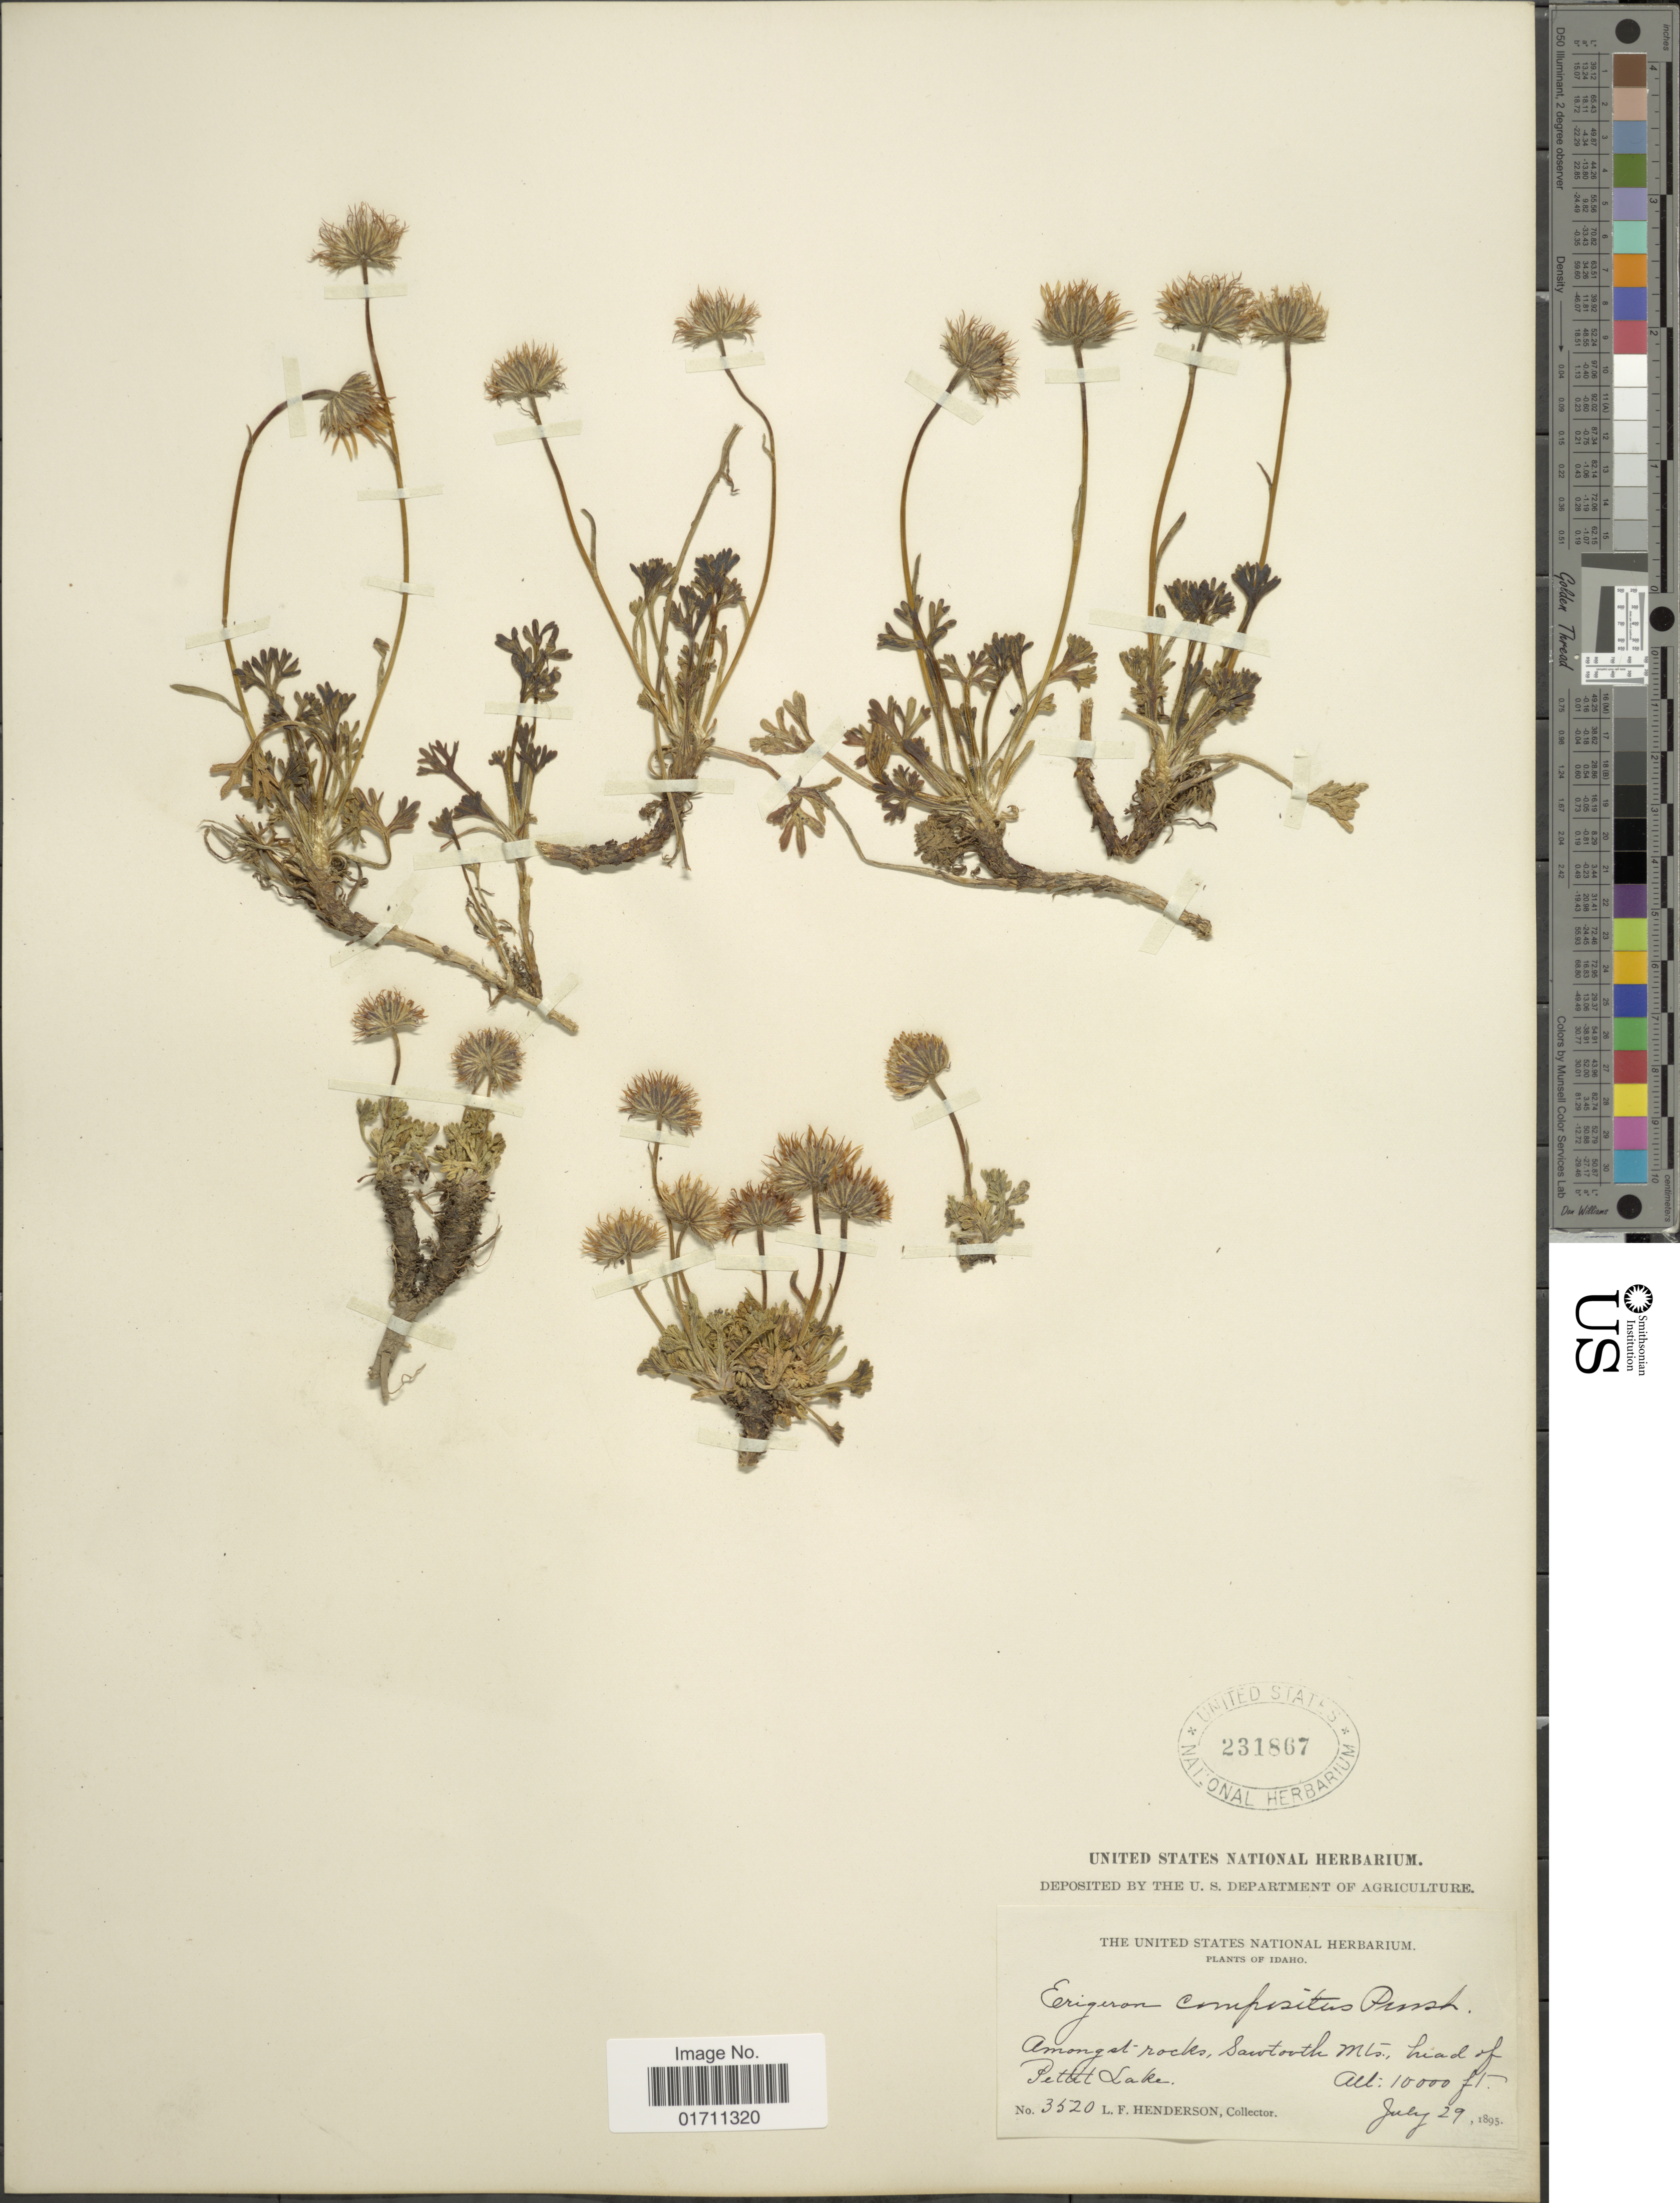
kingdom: Plantae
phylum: Tracheophyta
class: Magnoliopsida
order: Asterales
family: Asteraceae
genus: Erigeron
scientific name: Erigeron compositus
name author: Pursh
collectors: L. Henderson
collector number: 3520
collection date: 1895-07-29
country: United States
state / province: Idaho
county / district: Blaine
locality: Among at rocks, Sawtooth Mts., head of Petitt Lake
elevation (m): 3048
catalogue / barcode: US 231867